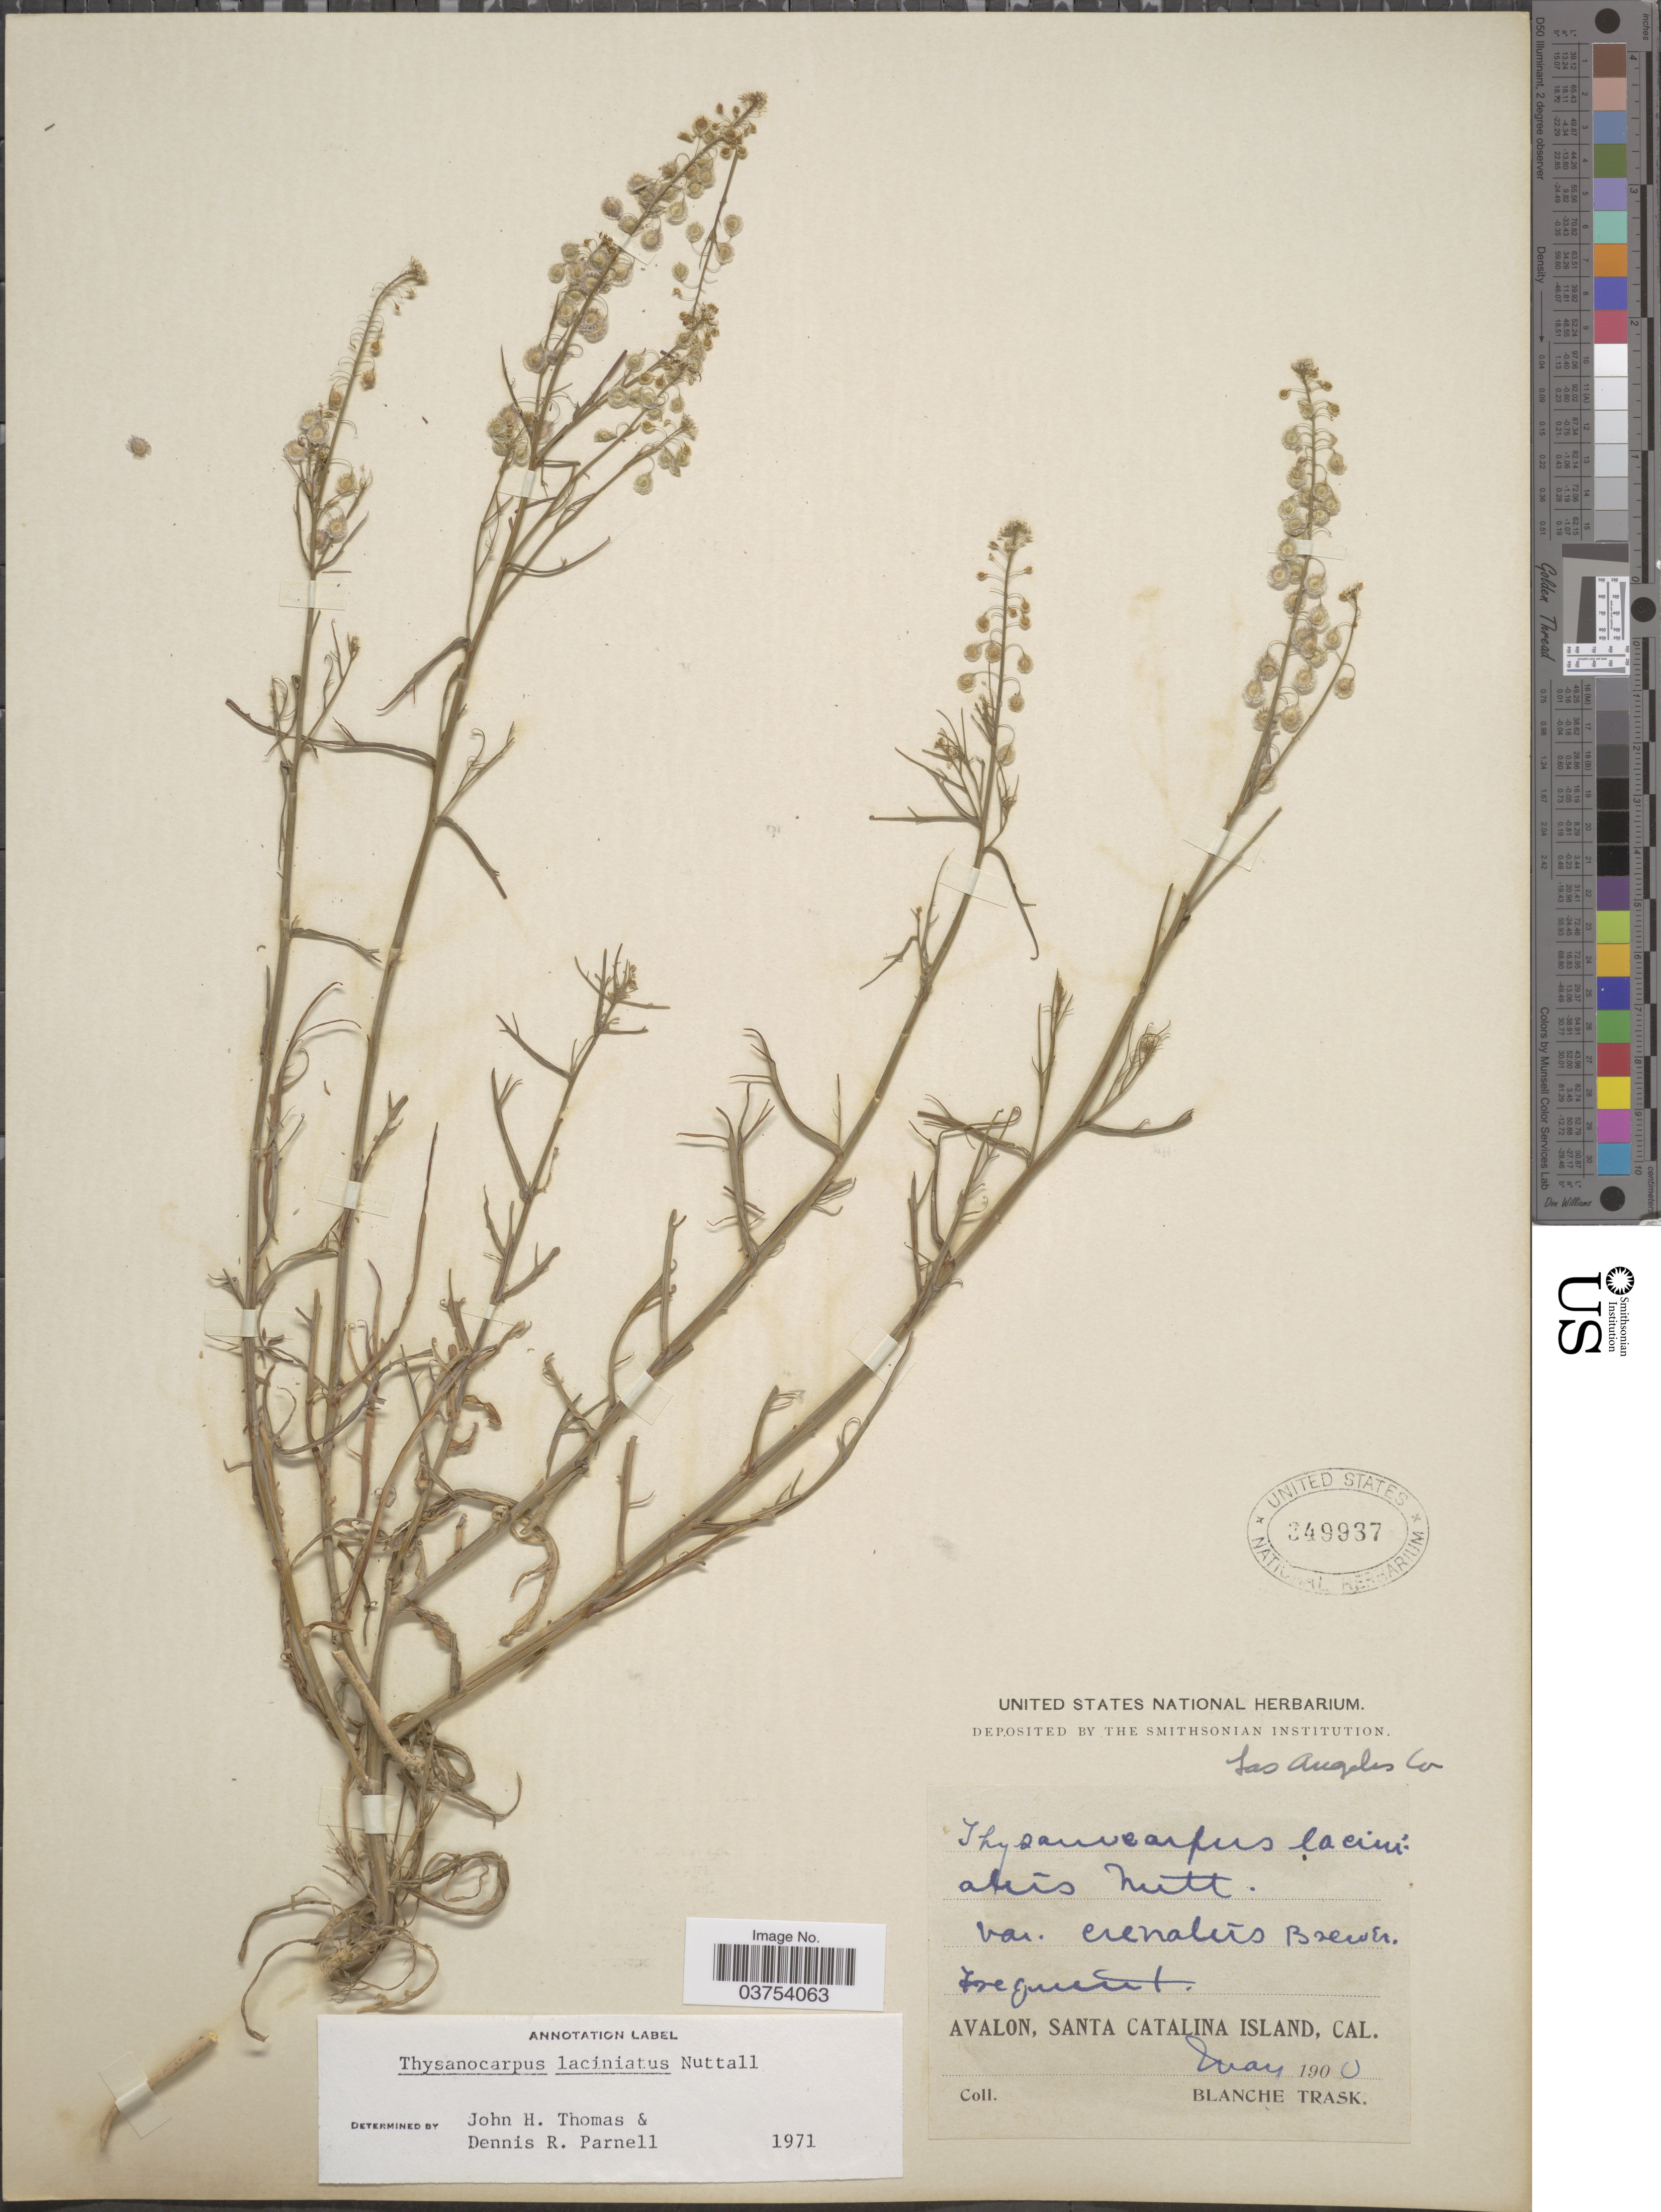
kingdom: Plantae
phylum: Tracheophyta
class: Magnoliopsida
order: Brassicales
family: Brassicaceae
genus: Thysanocarpus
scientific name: Thysanocarpus laciniatus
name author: Nutt. in Torr. & A. Gray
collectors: B. Trask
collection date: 1900-05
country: United States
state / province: California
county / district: Los Angeles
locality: Los Angeles Co. Avalon, Santa Catalina Island.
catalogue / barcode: US 349937